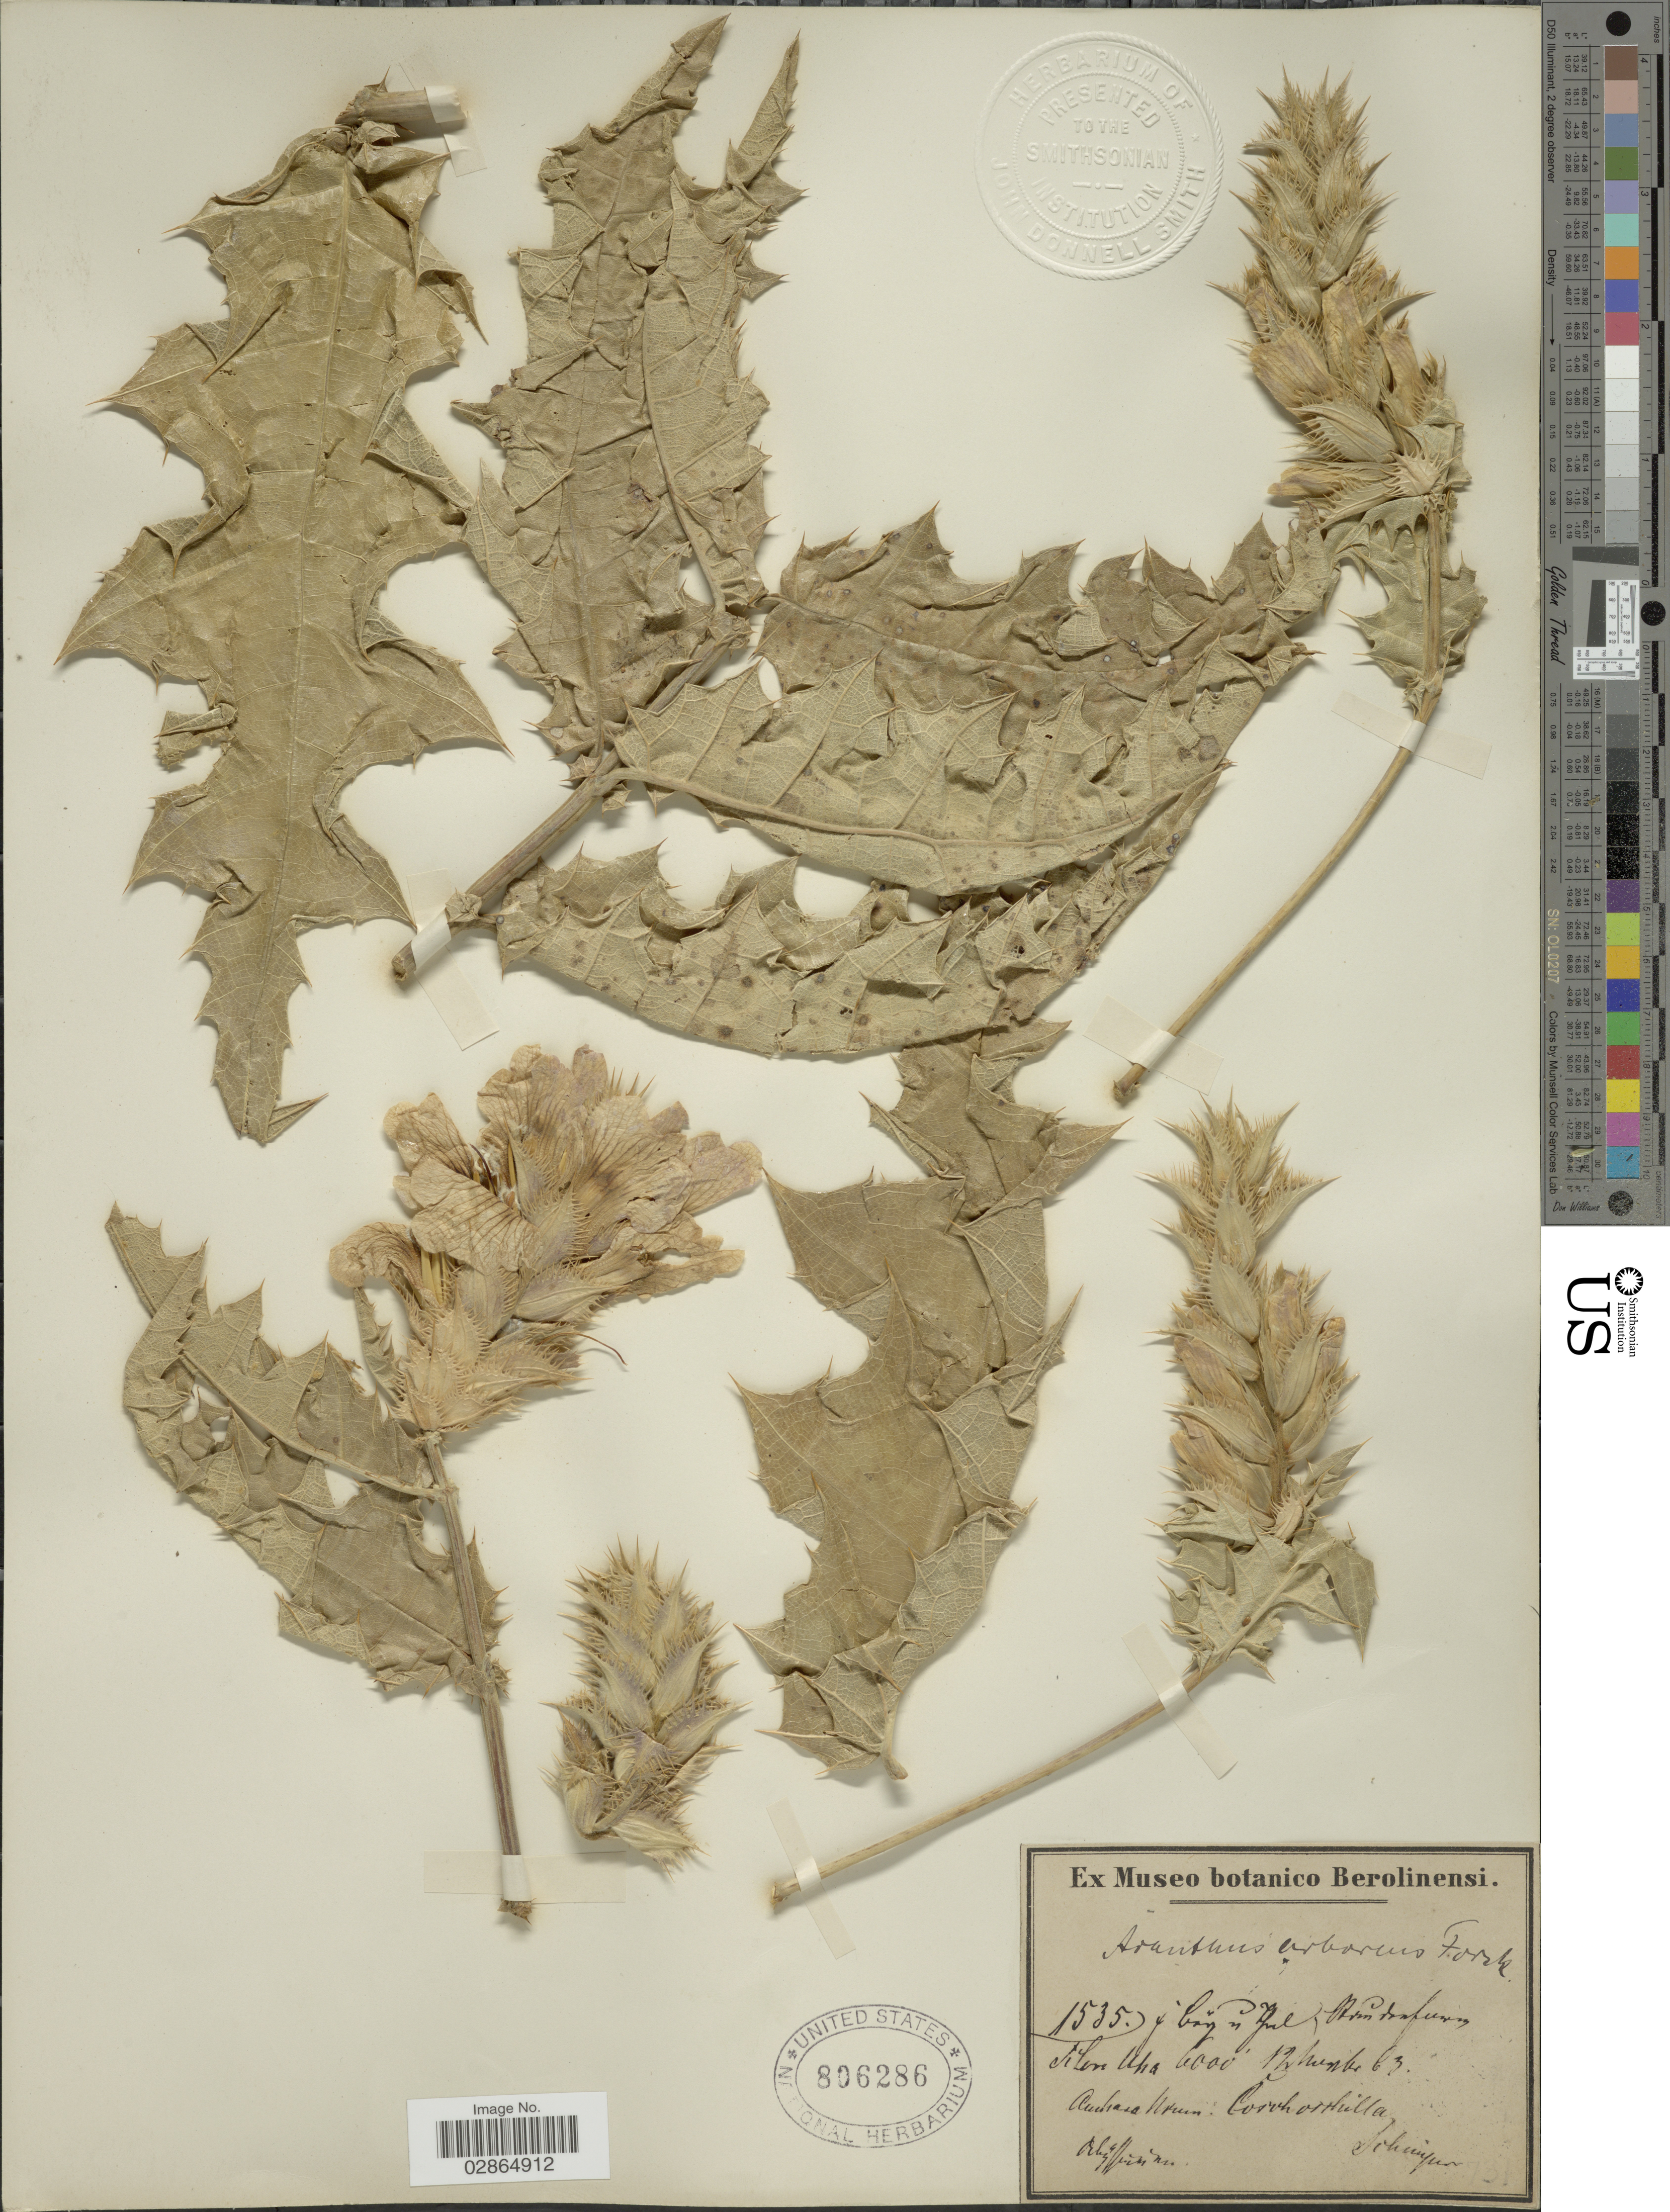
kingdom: Plantae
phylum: Tracheophyta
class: Magnoliopsida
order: Lamiales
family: Acanthaceae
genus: Acanthus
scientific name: Acanthus arboreus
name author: Forssk.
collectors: -. Schimper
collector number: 1535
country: Eritrea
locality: Abyssinia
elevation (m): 1829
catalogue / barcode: US 806286